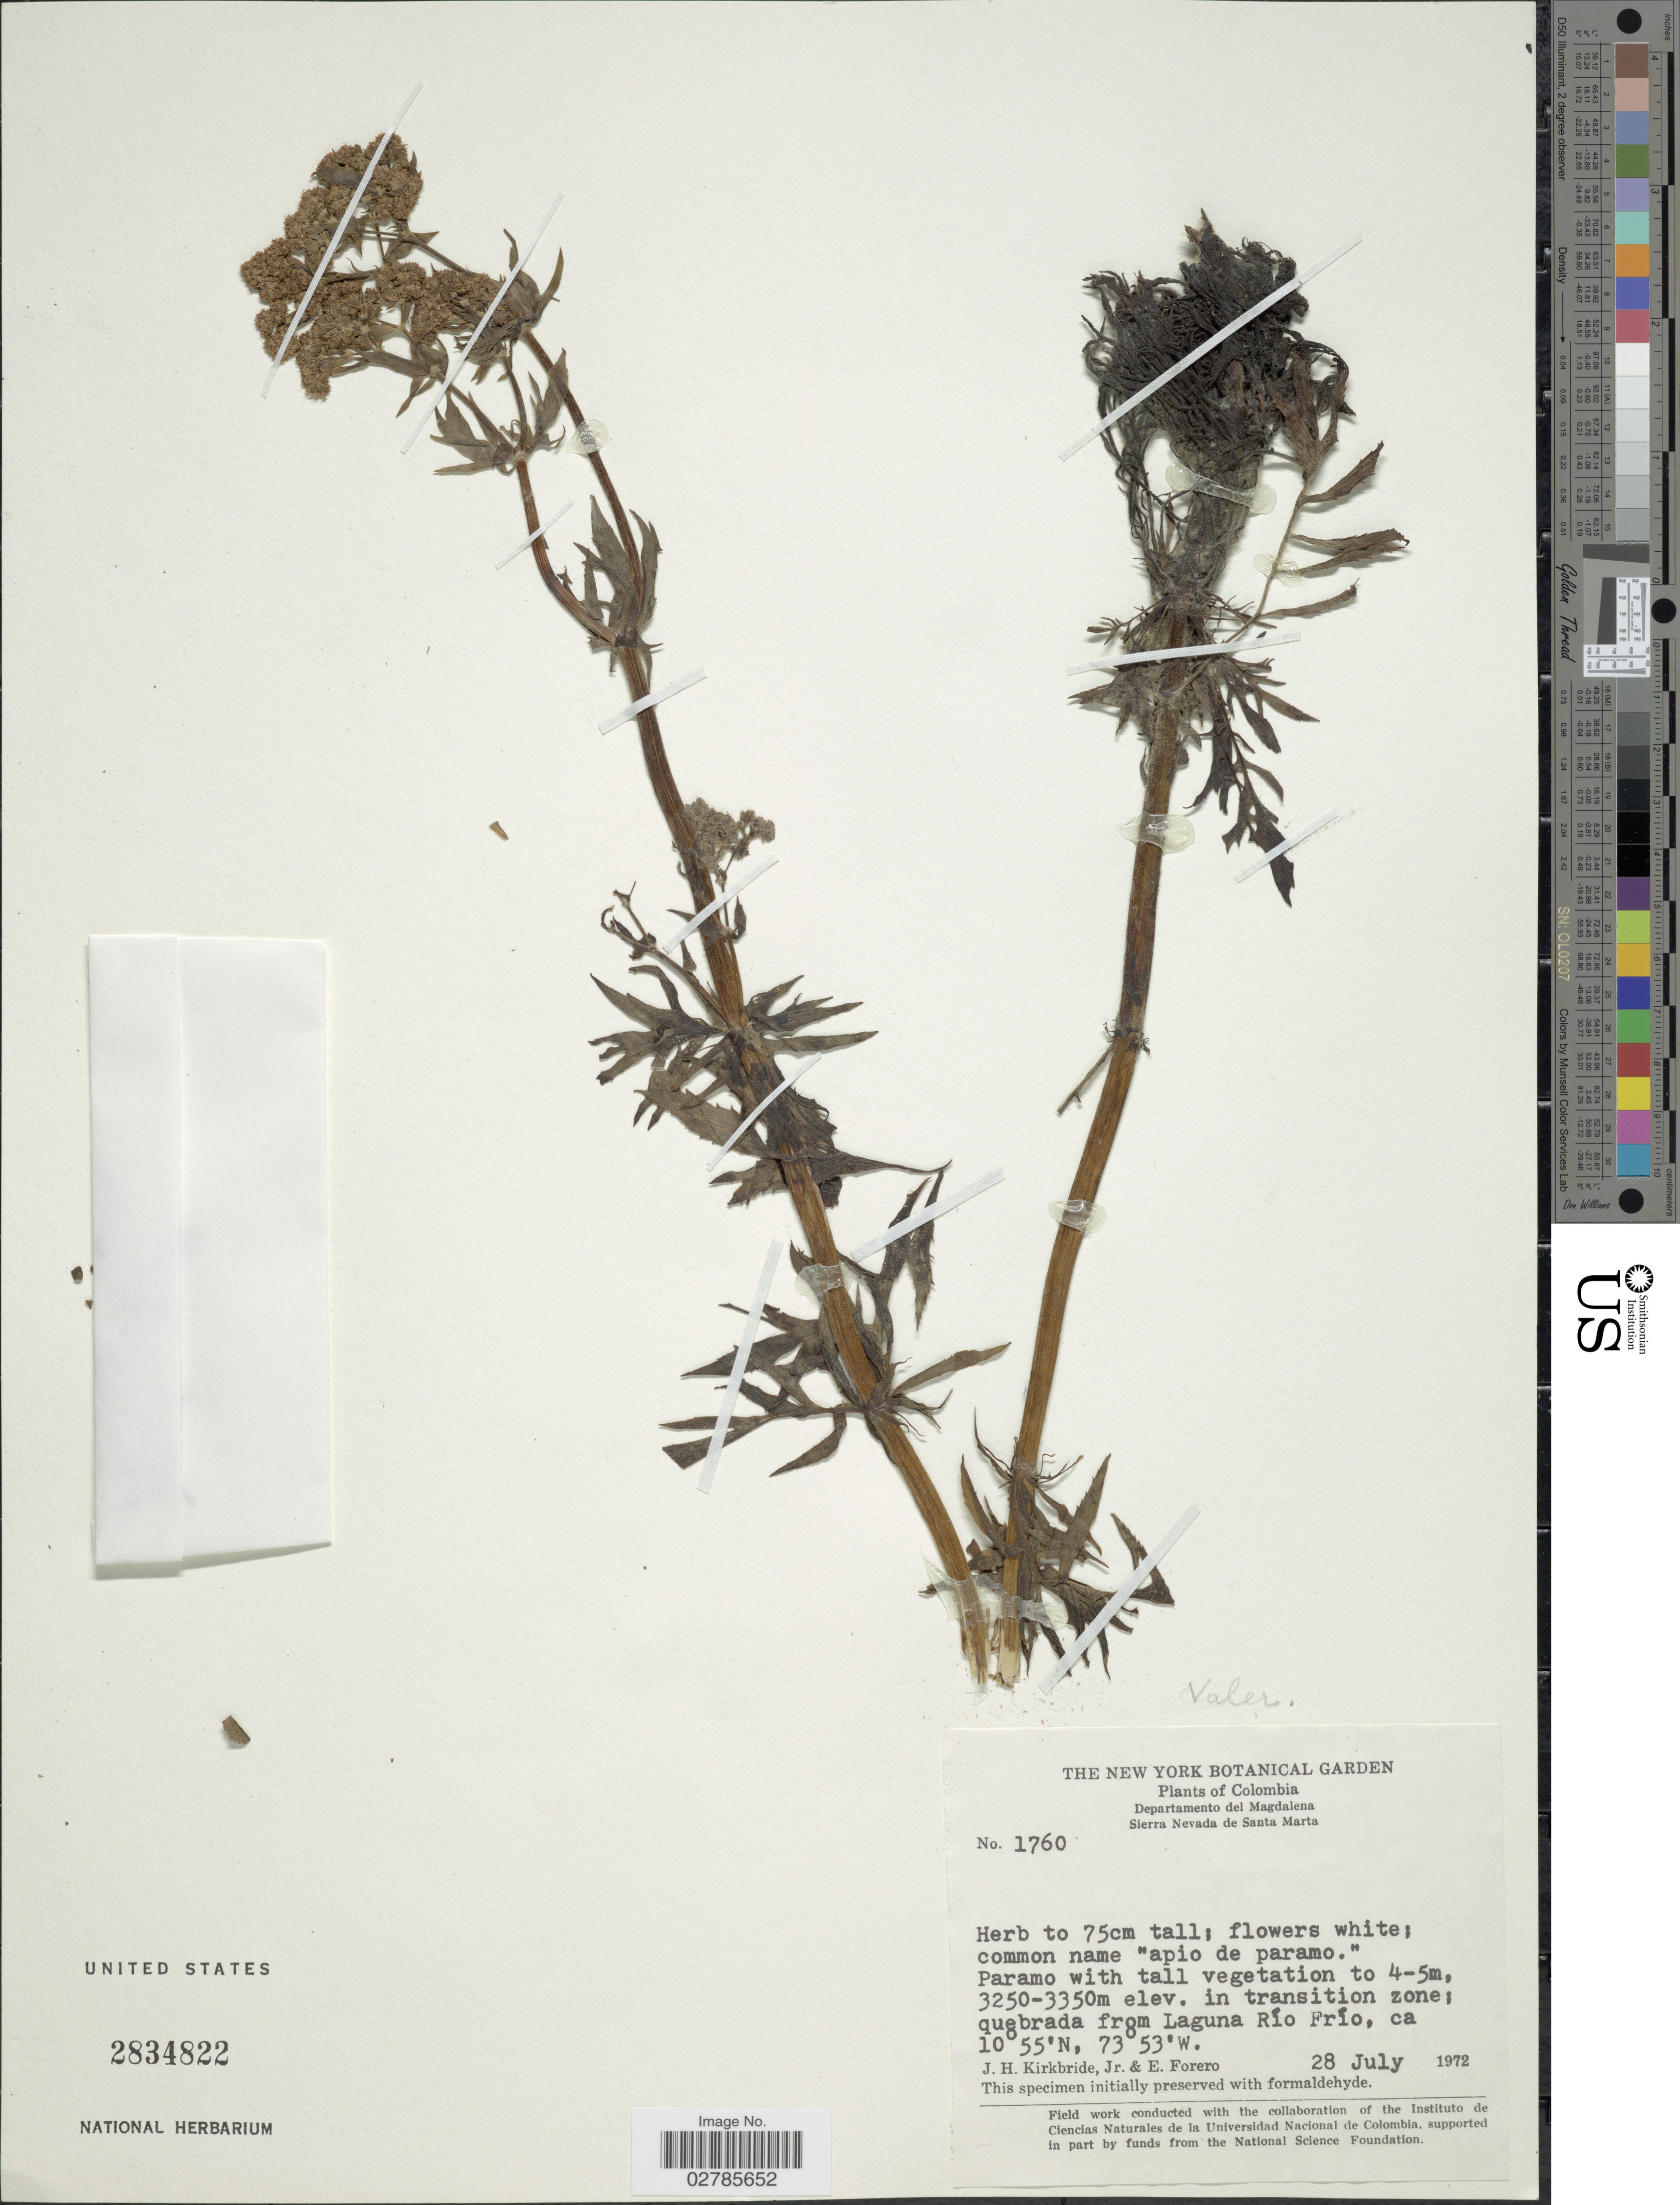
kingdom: Plantae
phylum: Tracheophyta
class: Magnoliopsida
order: Dipsacales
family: Caprifoliaceae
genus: Valeriana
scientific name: Valeriana sp.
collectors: J. H. Kirkbride & E. Forero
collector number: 1760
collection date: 1972-07-28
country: Colombia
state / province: Magdalena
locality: Departamento del Magdalena, Sierra Nevada de Santa Marta, in transition zone; quebrada from Laguna Río Frío.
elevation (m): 3250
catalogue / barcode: US 2834822